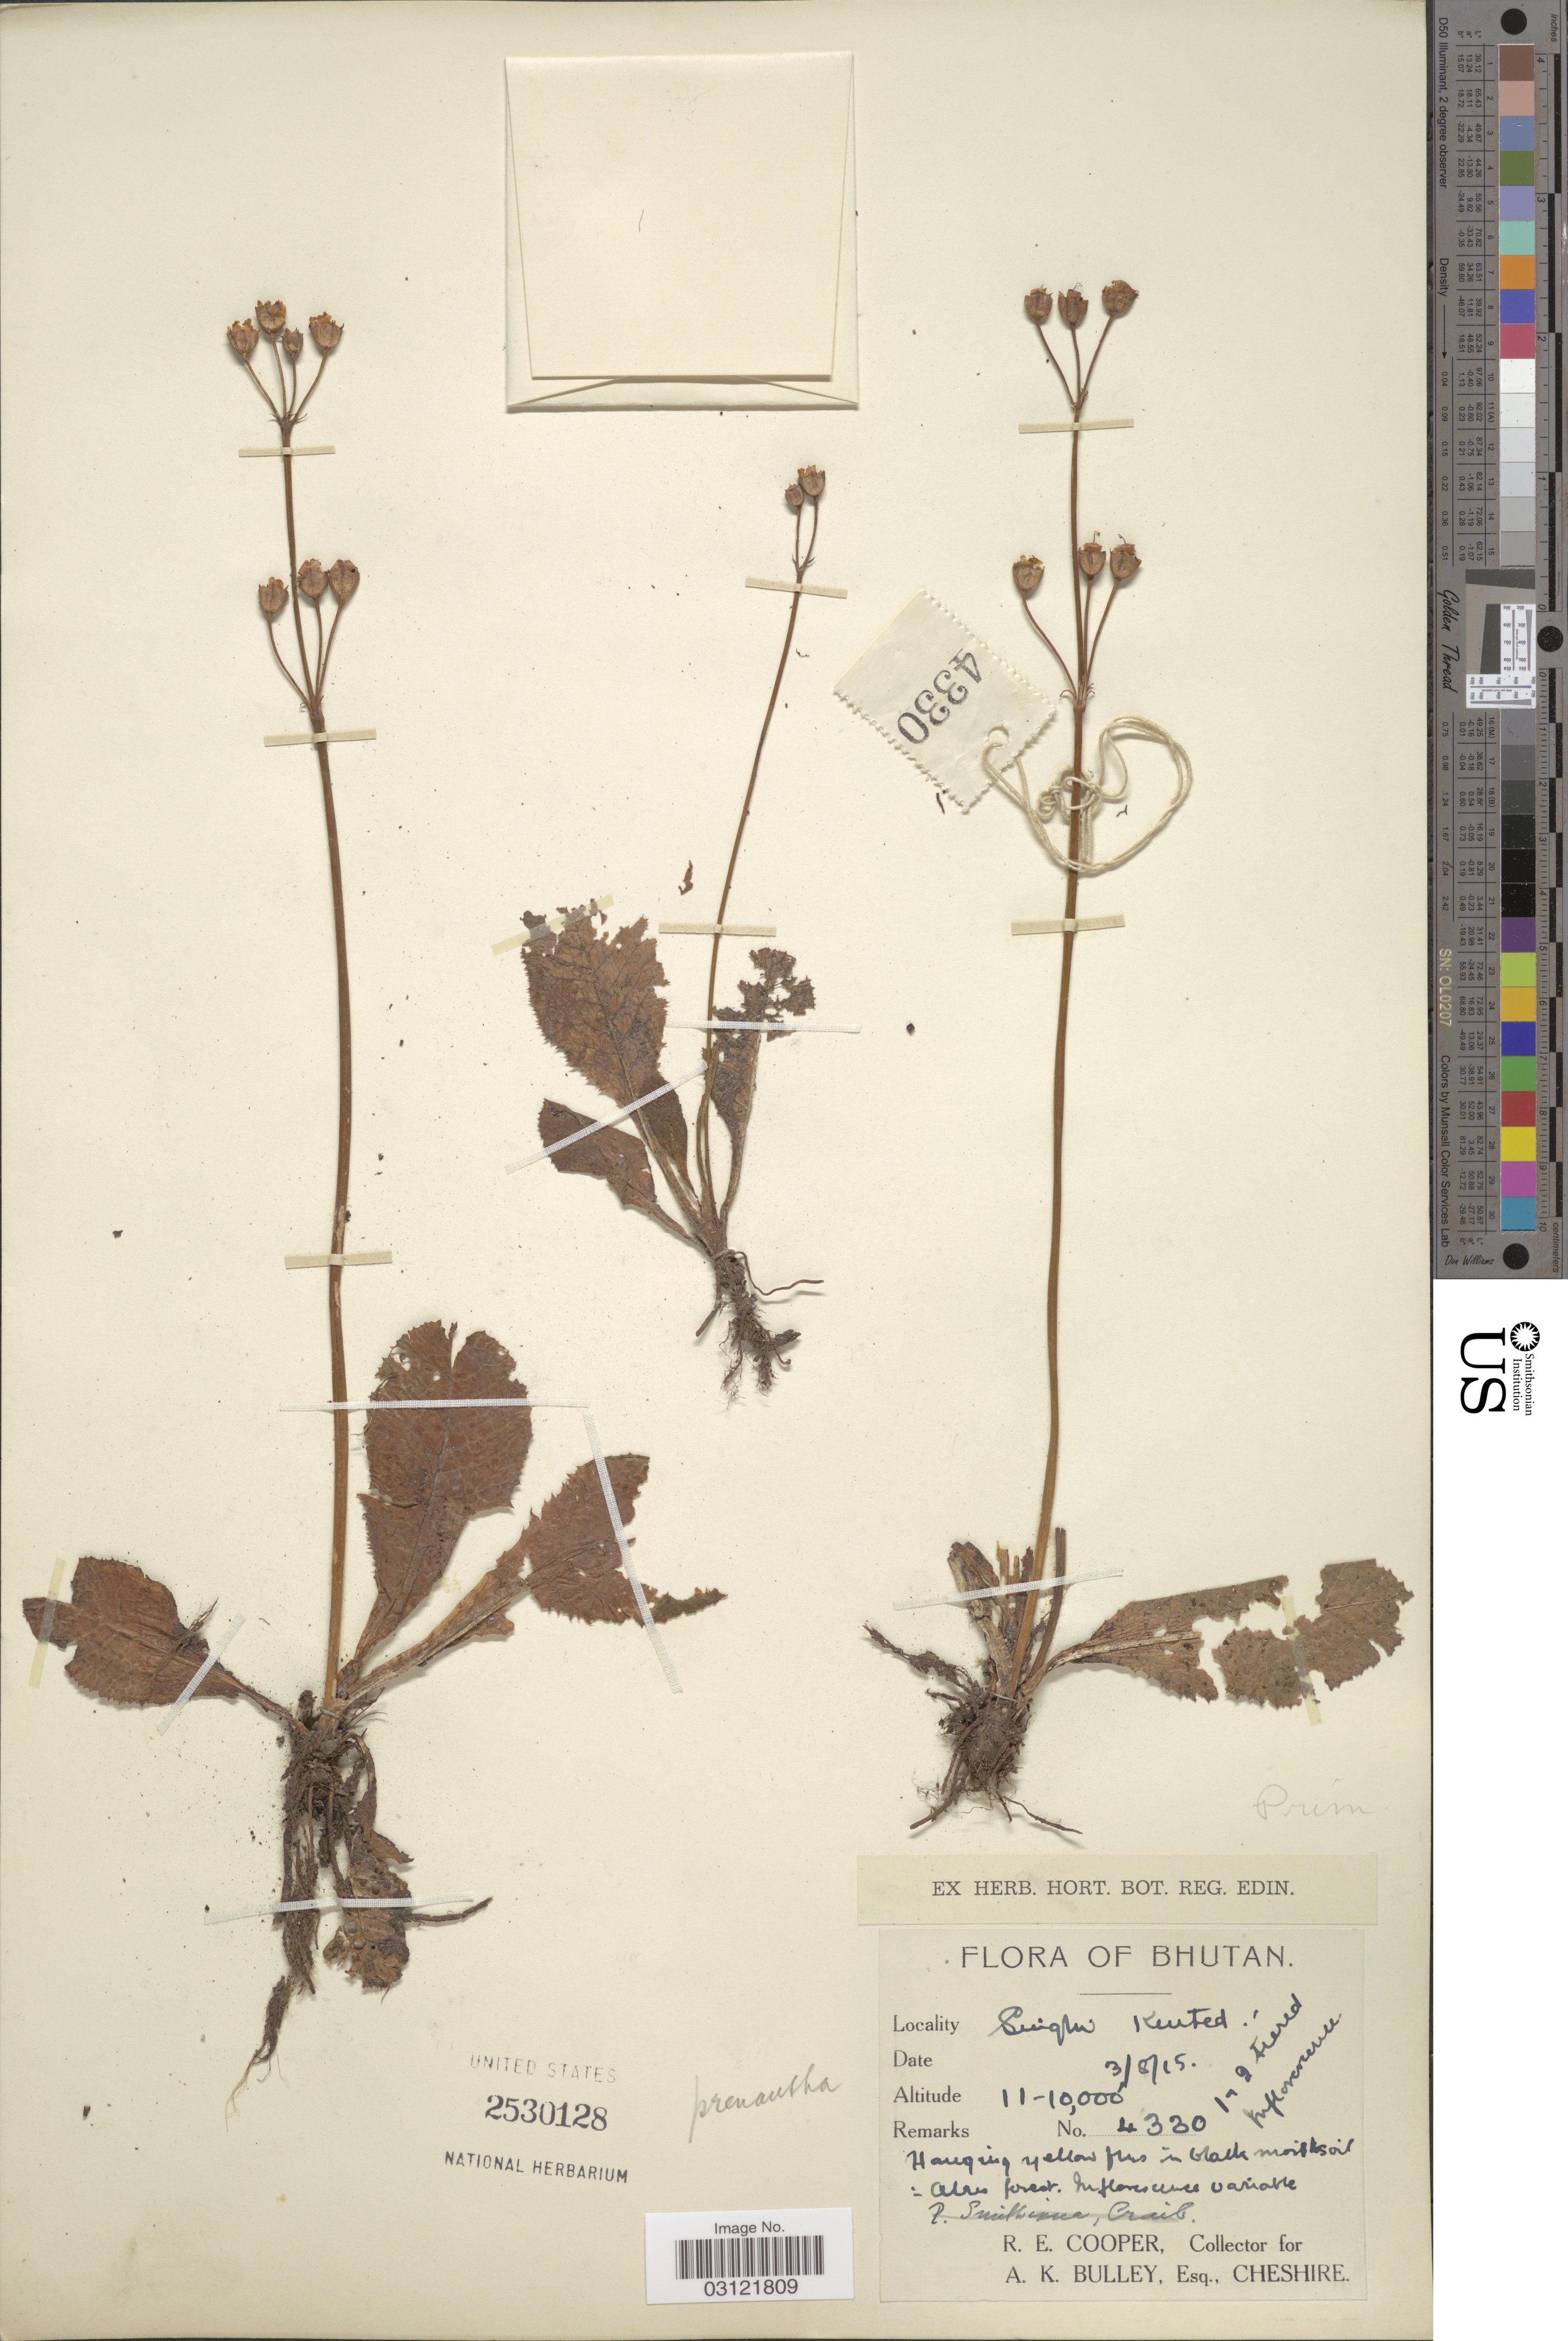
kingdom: Plantae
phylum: Tracheophyta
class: Magnoliopsida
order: Ericales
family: Primulaceae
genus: Primula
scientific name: Primula prenantha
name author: Balf. f. & W.W. Sm.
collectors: R. E. Cooper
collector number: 4330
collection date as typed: Transcribed d/m/y: 3/8/15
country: Bhutan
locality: Singh Kented [interpreted].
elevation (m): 3048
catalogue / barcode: US 2530128